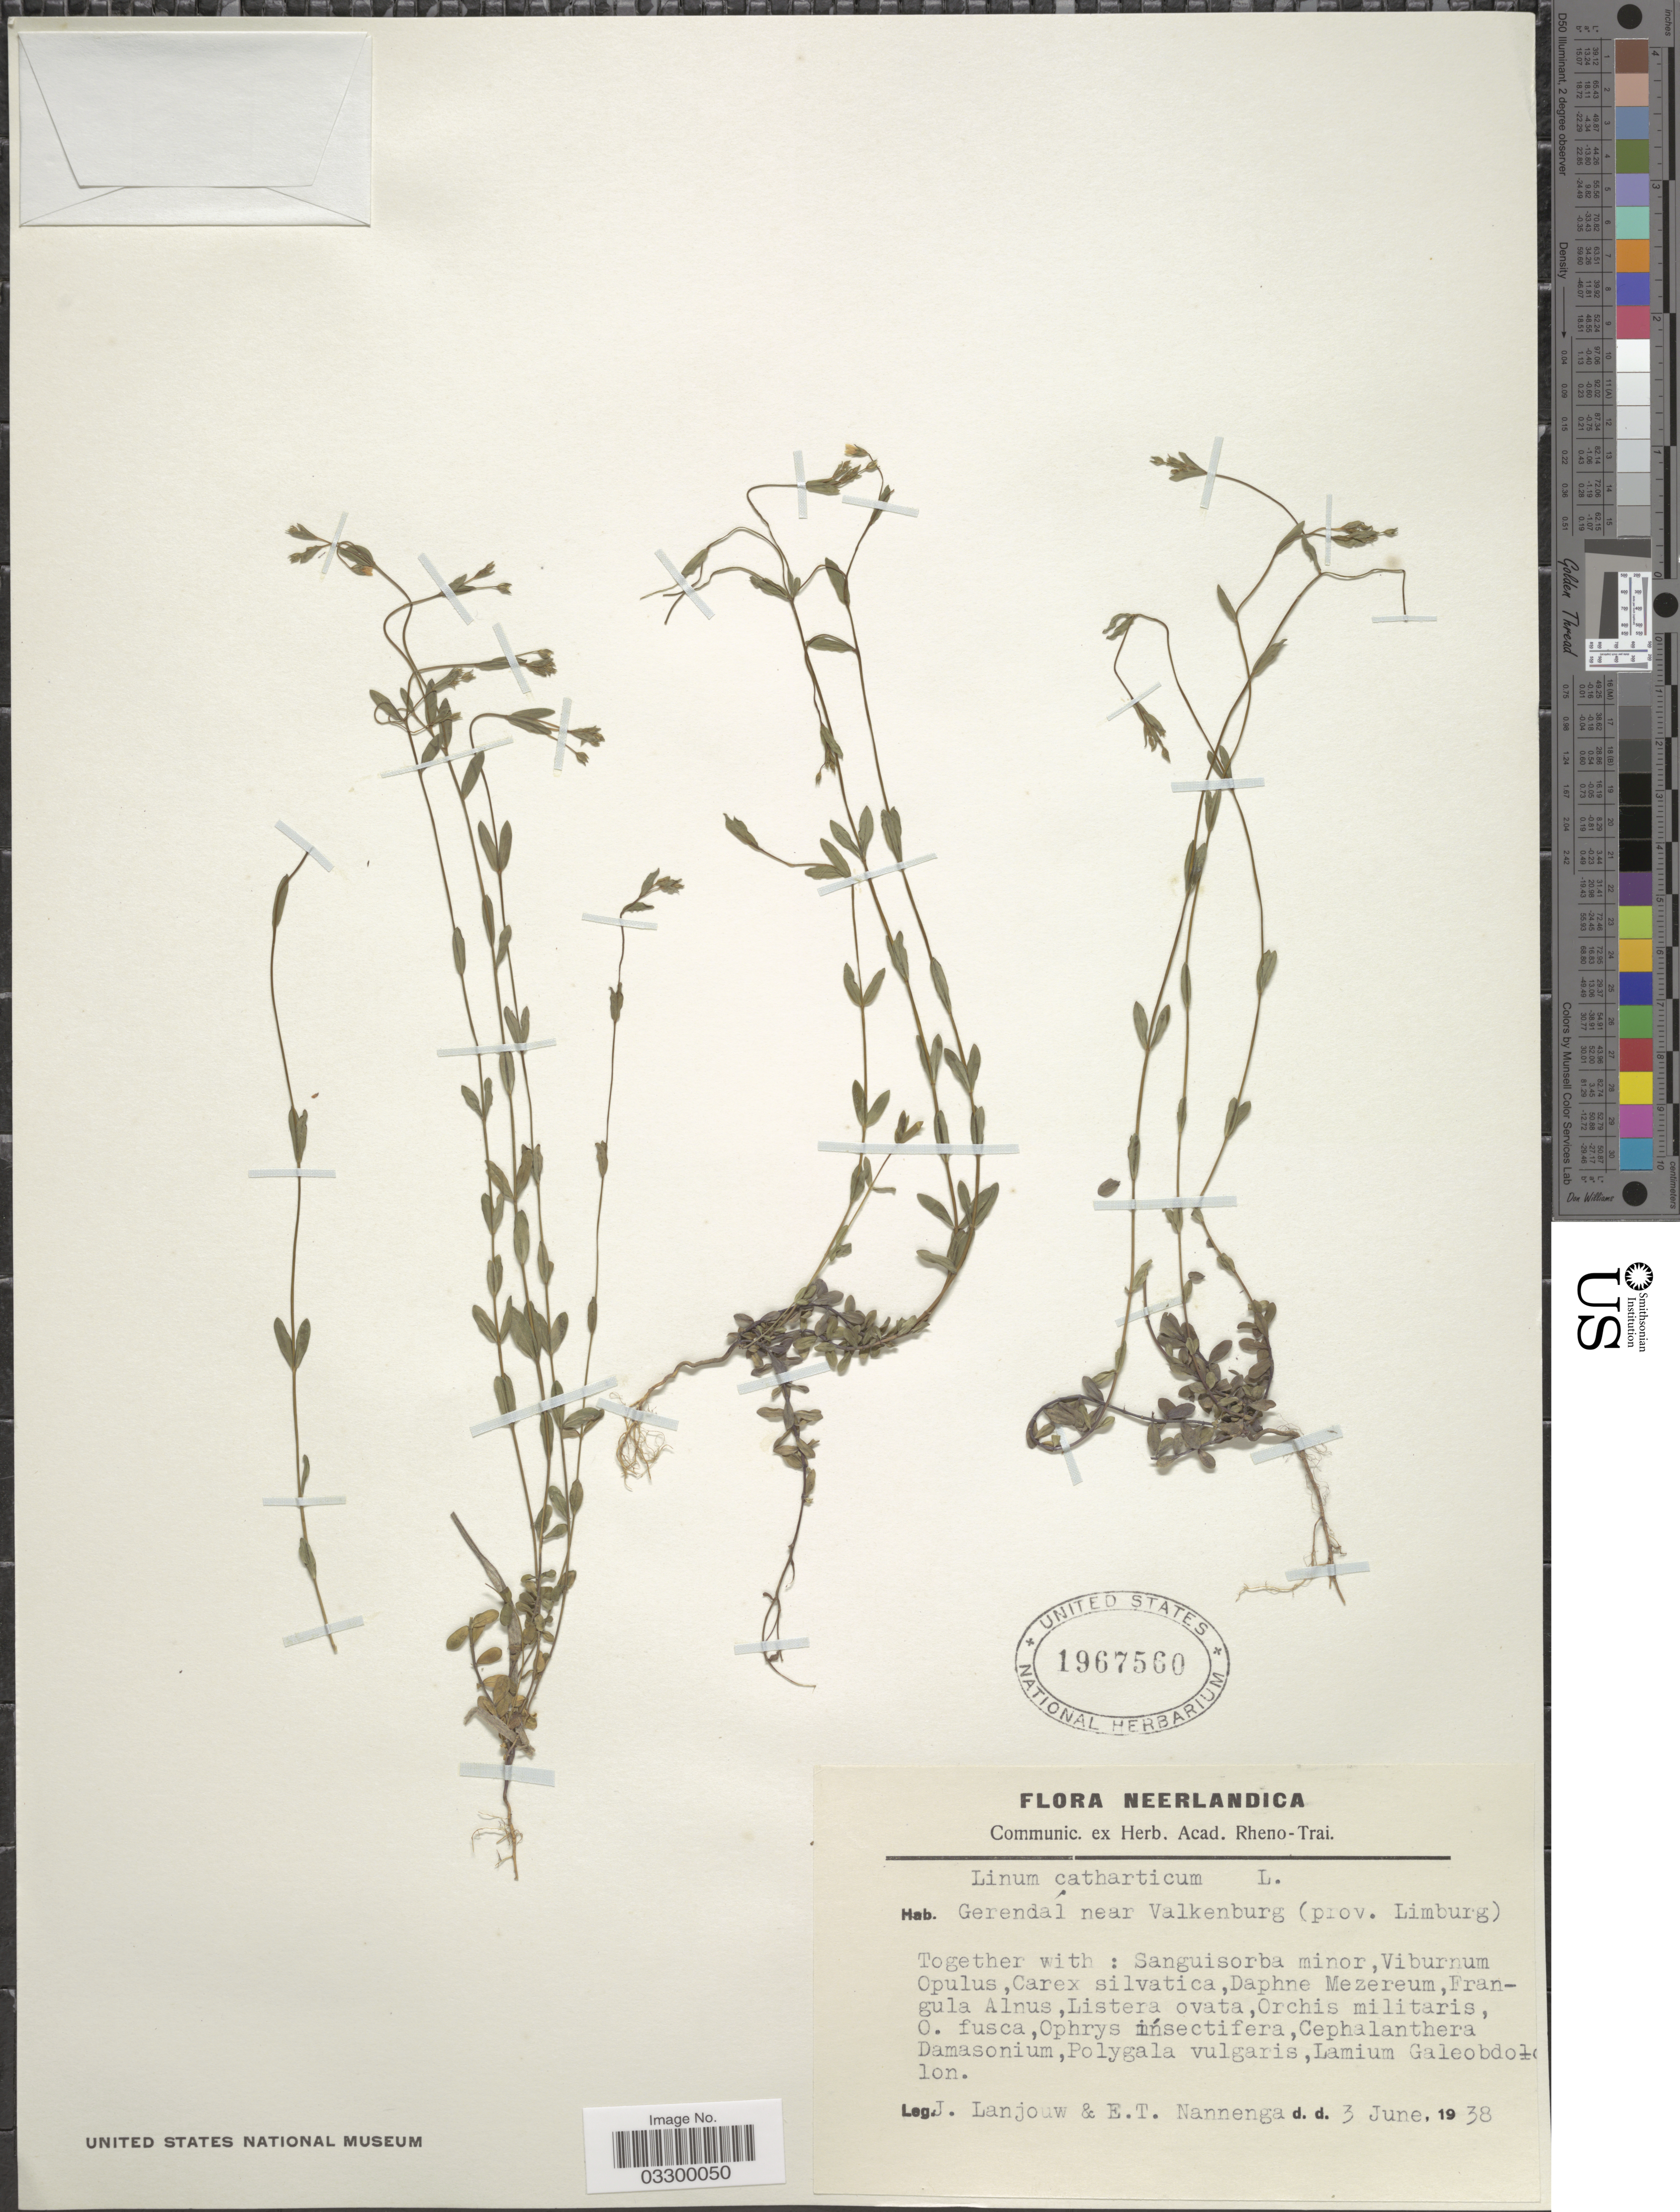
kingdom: Plantae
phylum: Tracheophyta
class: Magnoliopsida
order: Malpighiales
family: Linaceae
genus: Linum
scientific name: Linum catharticum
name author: L.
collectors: J. Lanjouw & E. Nannenga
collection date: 1938-06-03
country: Netherlands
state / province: Limburg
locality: Neerlandica. Gerendal near Valkenburg (prov. Limburg).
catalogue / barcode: US 1967560